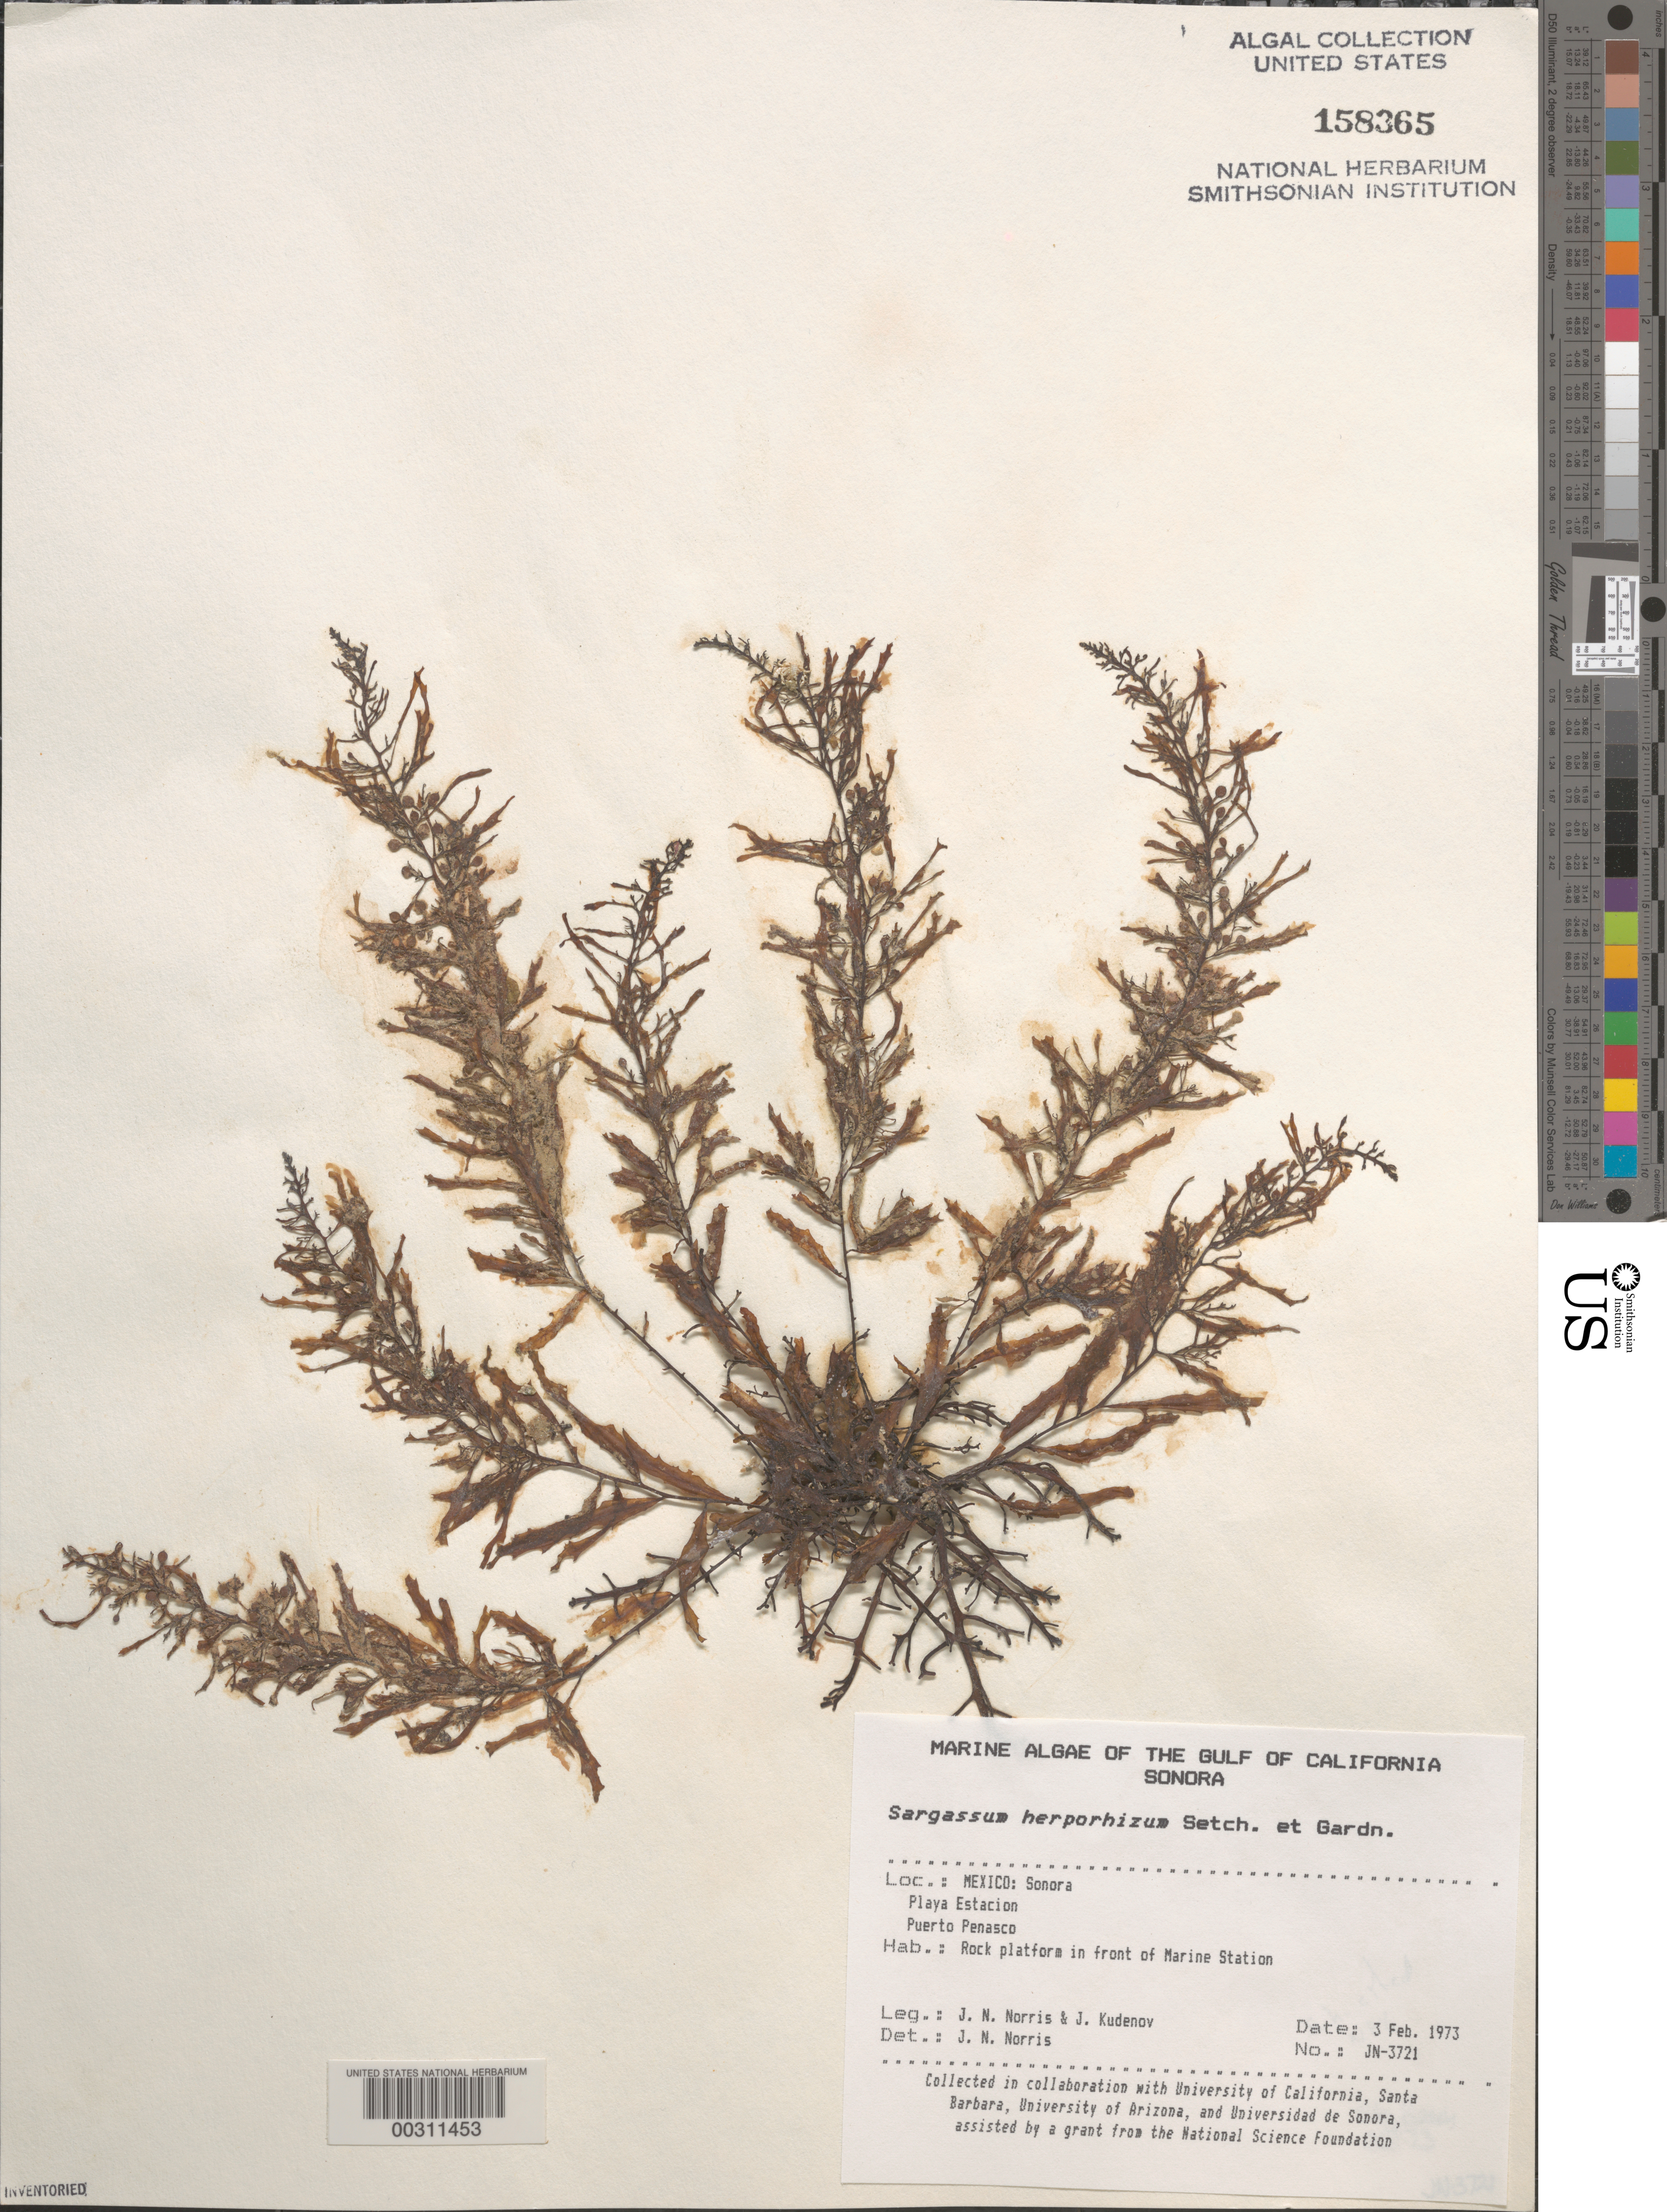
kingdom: Chromista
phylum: Ochrophyta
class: Phaeophyceae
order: Fucales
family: Sargassaceae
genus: Sargassum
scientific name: Sargassum herporhizum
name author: Setch. & N.L. Gardner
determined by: Norris, James N.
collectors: J. N. Norris & J. Kudenov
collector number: JN-3721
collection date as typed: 03 Feb 1973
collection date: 1973-02-03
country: Mexico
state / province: Sonora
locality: Playa Estacion, Puerto Penasco, marine station shore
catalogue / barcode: US 158365